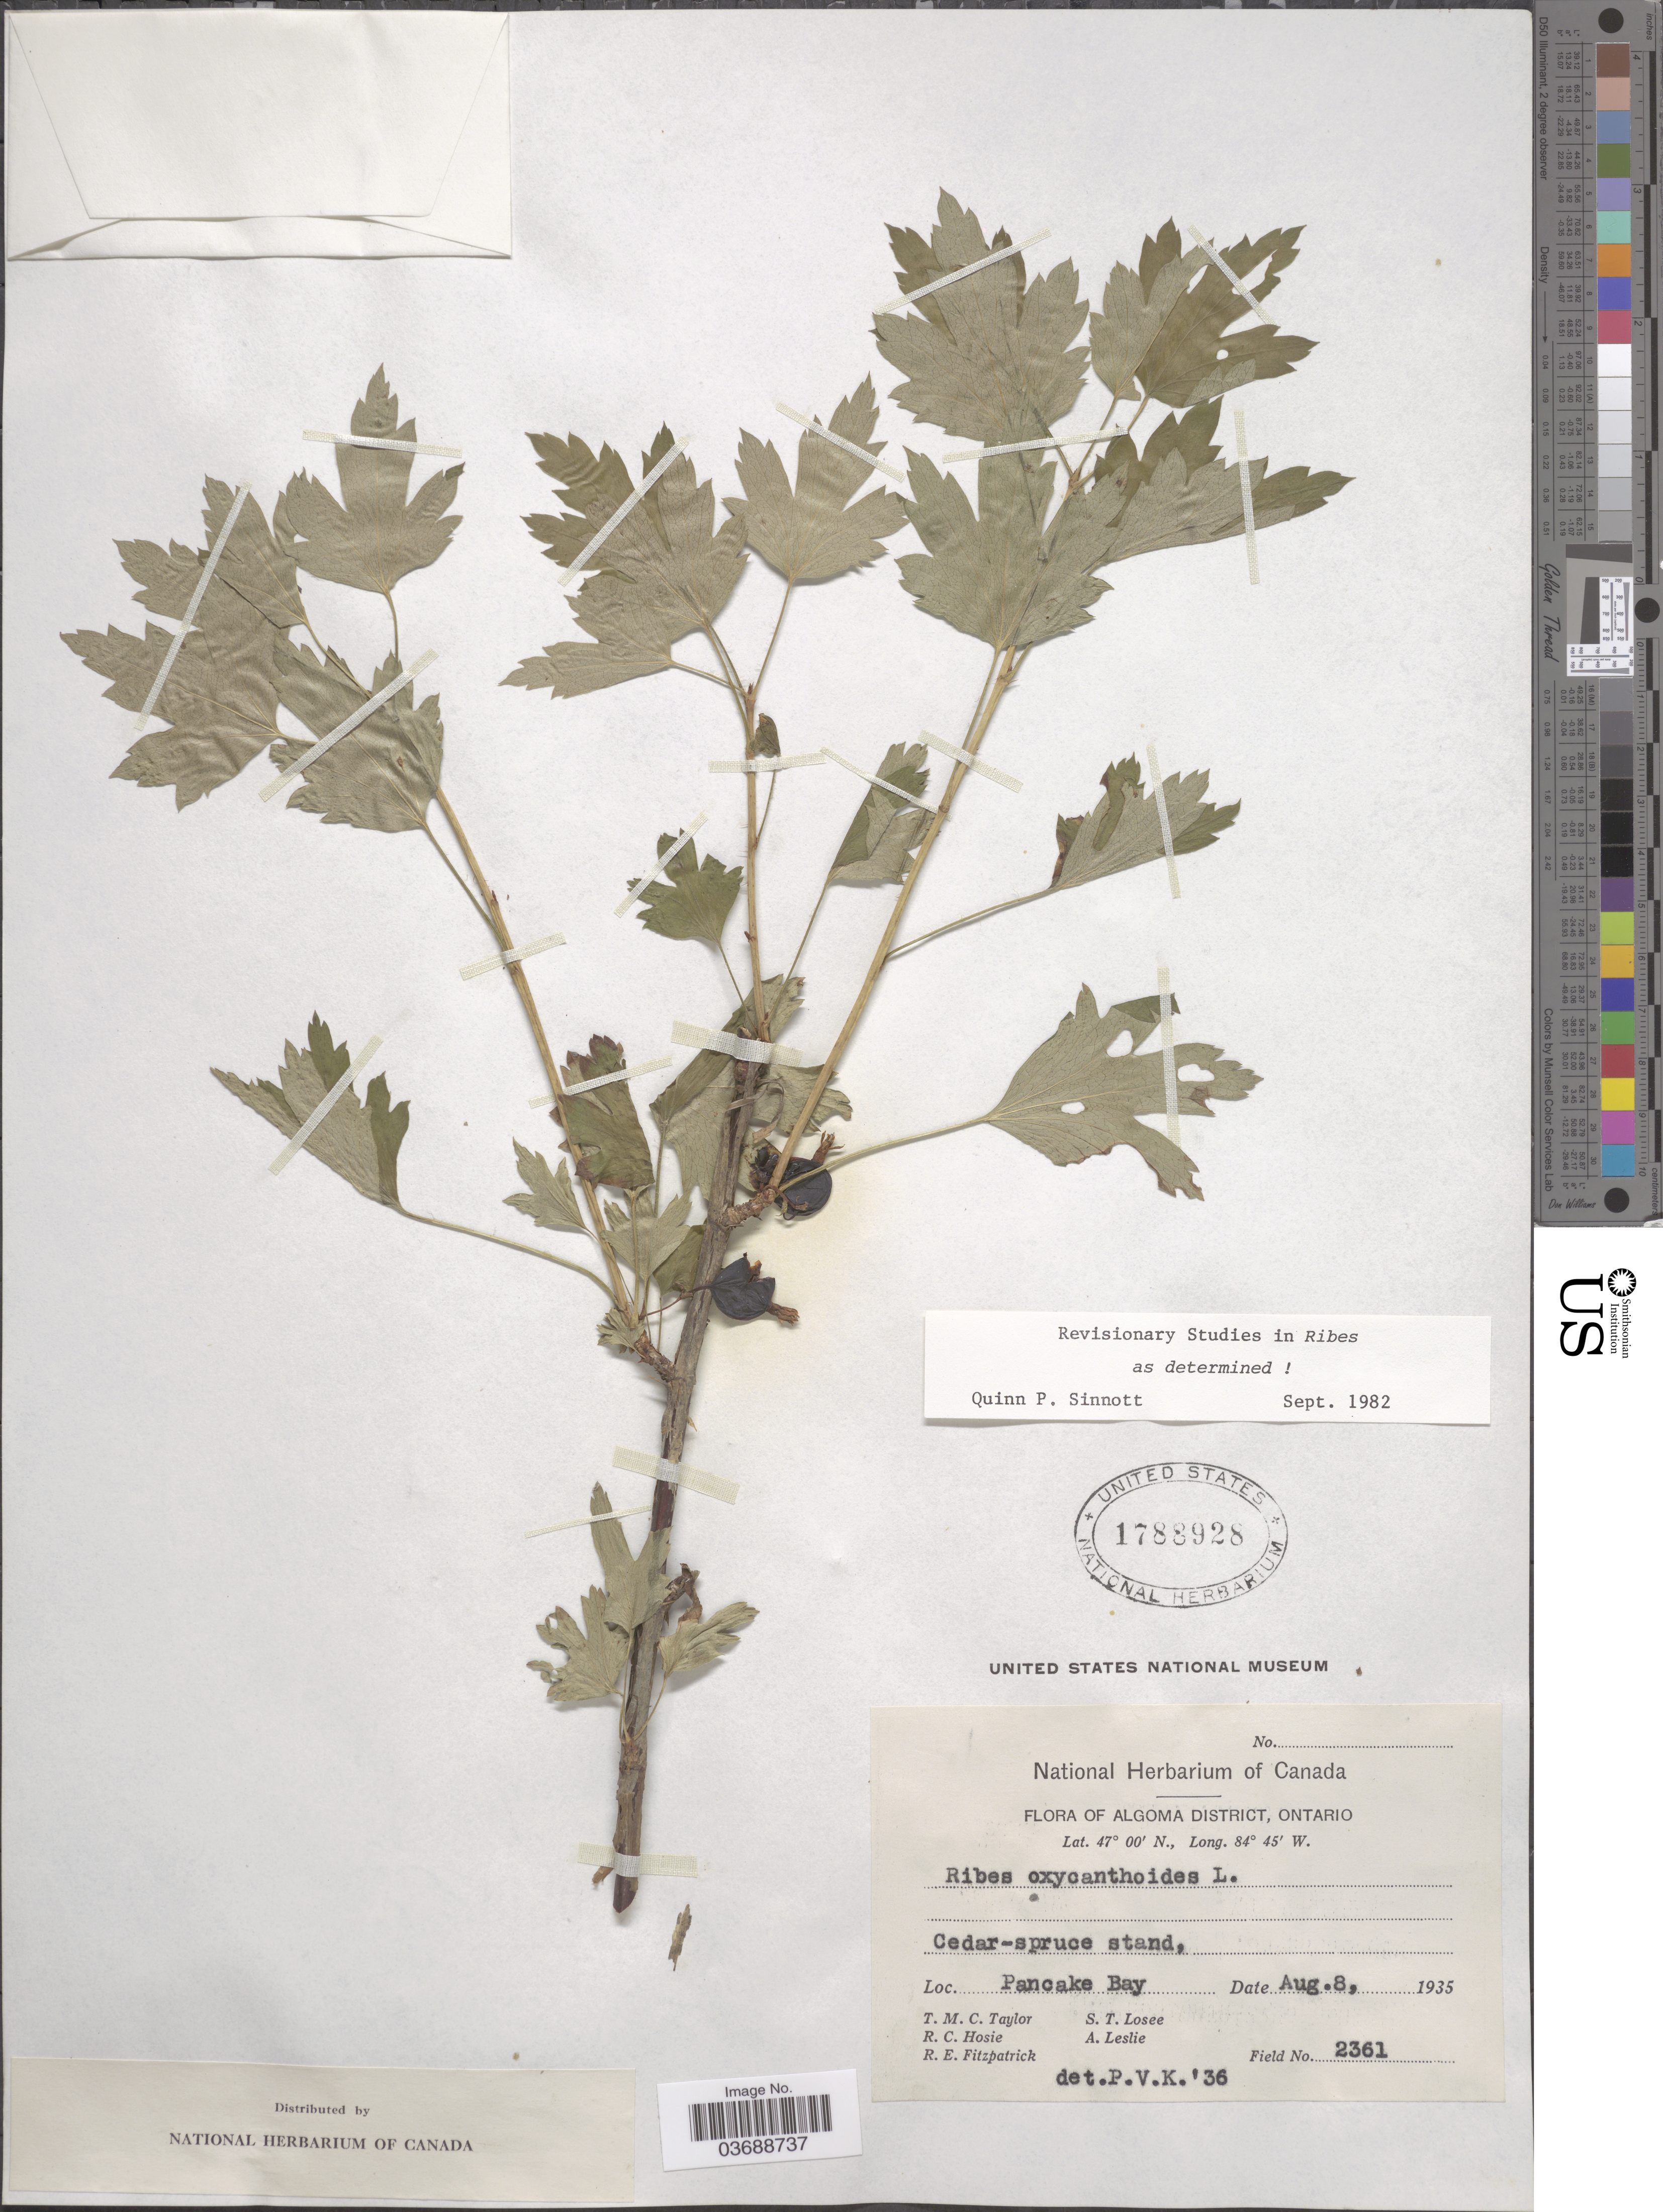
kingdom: Plantae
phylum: Tracheophyta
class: Magnoliopsida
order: Saxifragales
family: Grossulariaceae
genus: Ribes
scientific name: Ribes oxyacanthoides subsp. oxyacanthoides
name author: L.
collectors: T. M. C. Taylor, R. Hosie, R. Fitzpatrick, S. Losee & A. Leslie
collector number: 2361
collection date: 1935-08-08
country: Canada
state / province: Ontario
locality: Algoma District. Pancake Bay.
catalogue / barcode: US 1788928